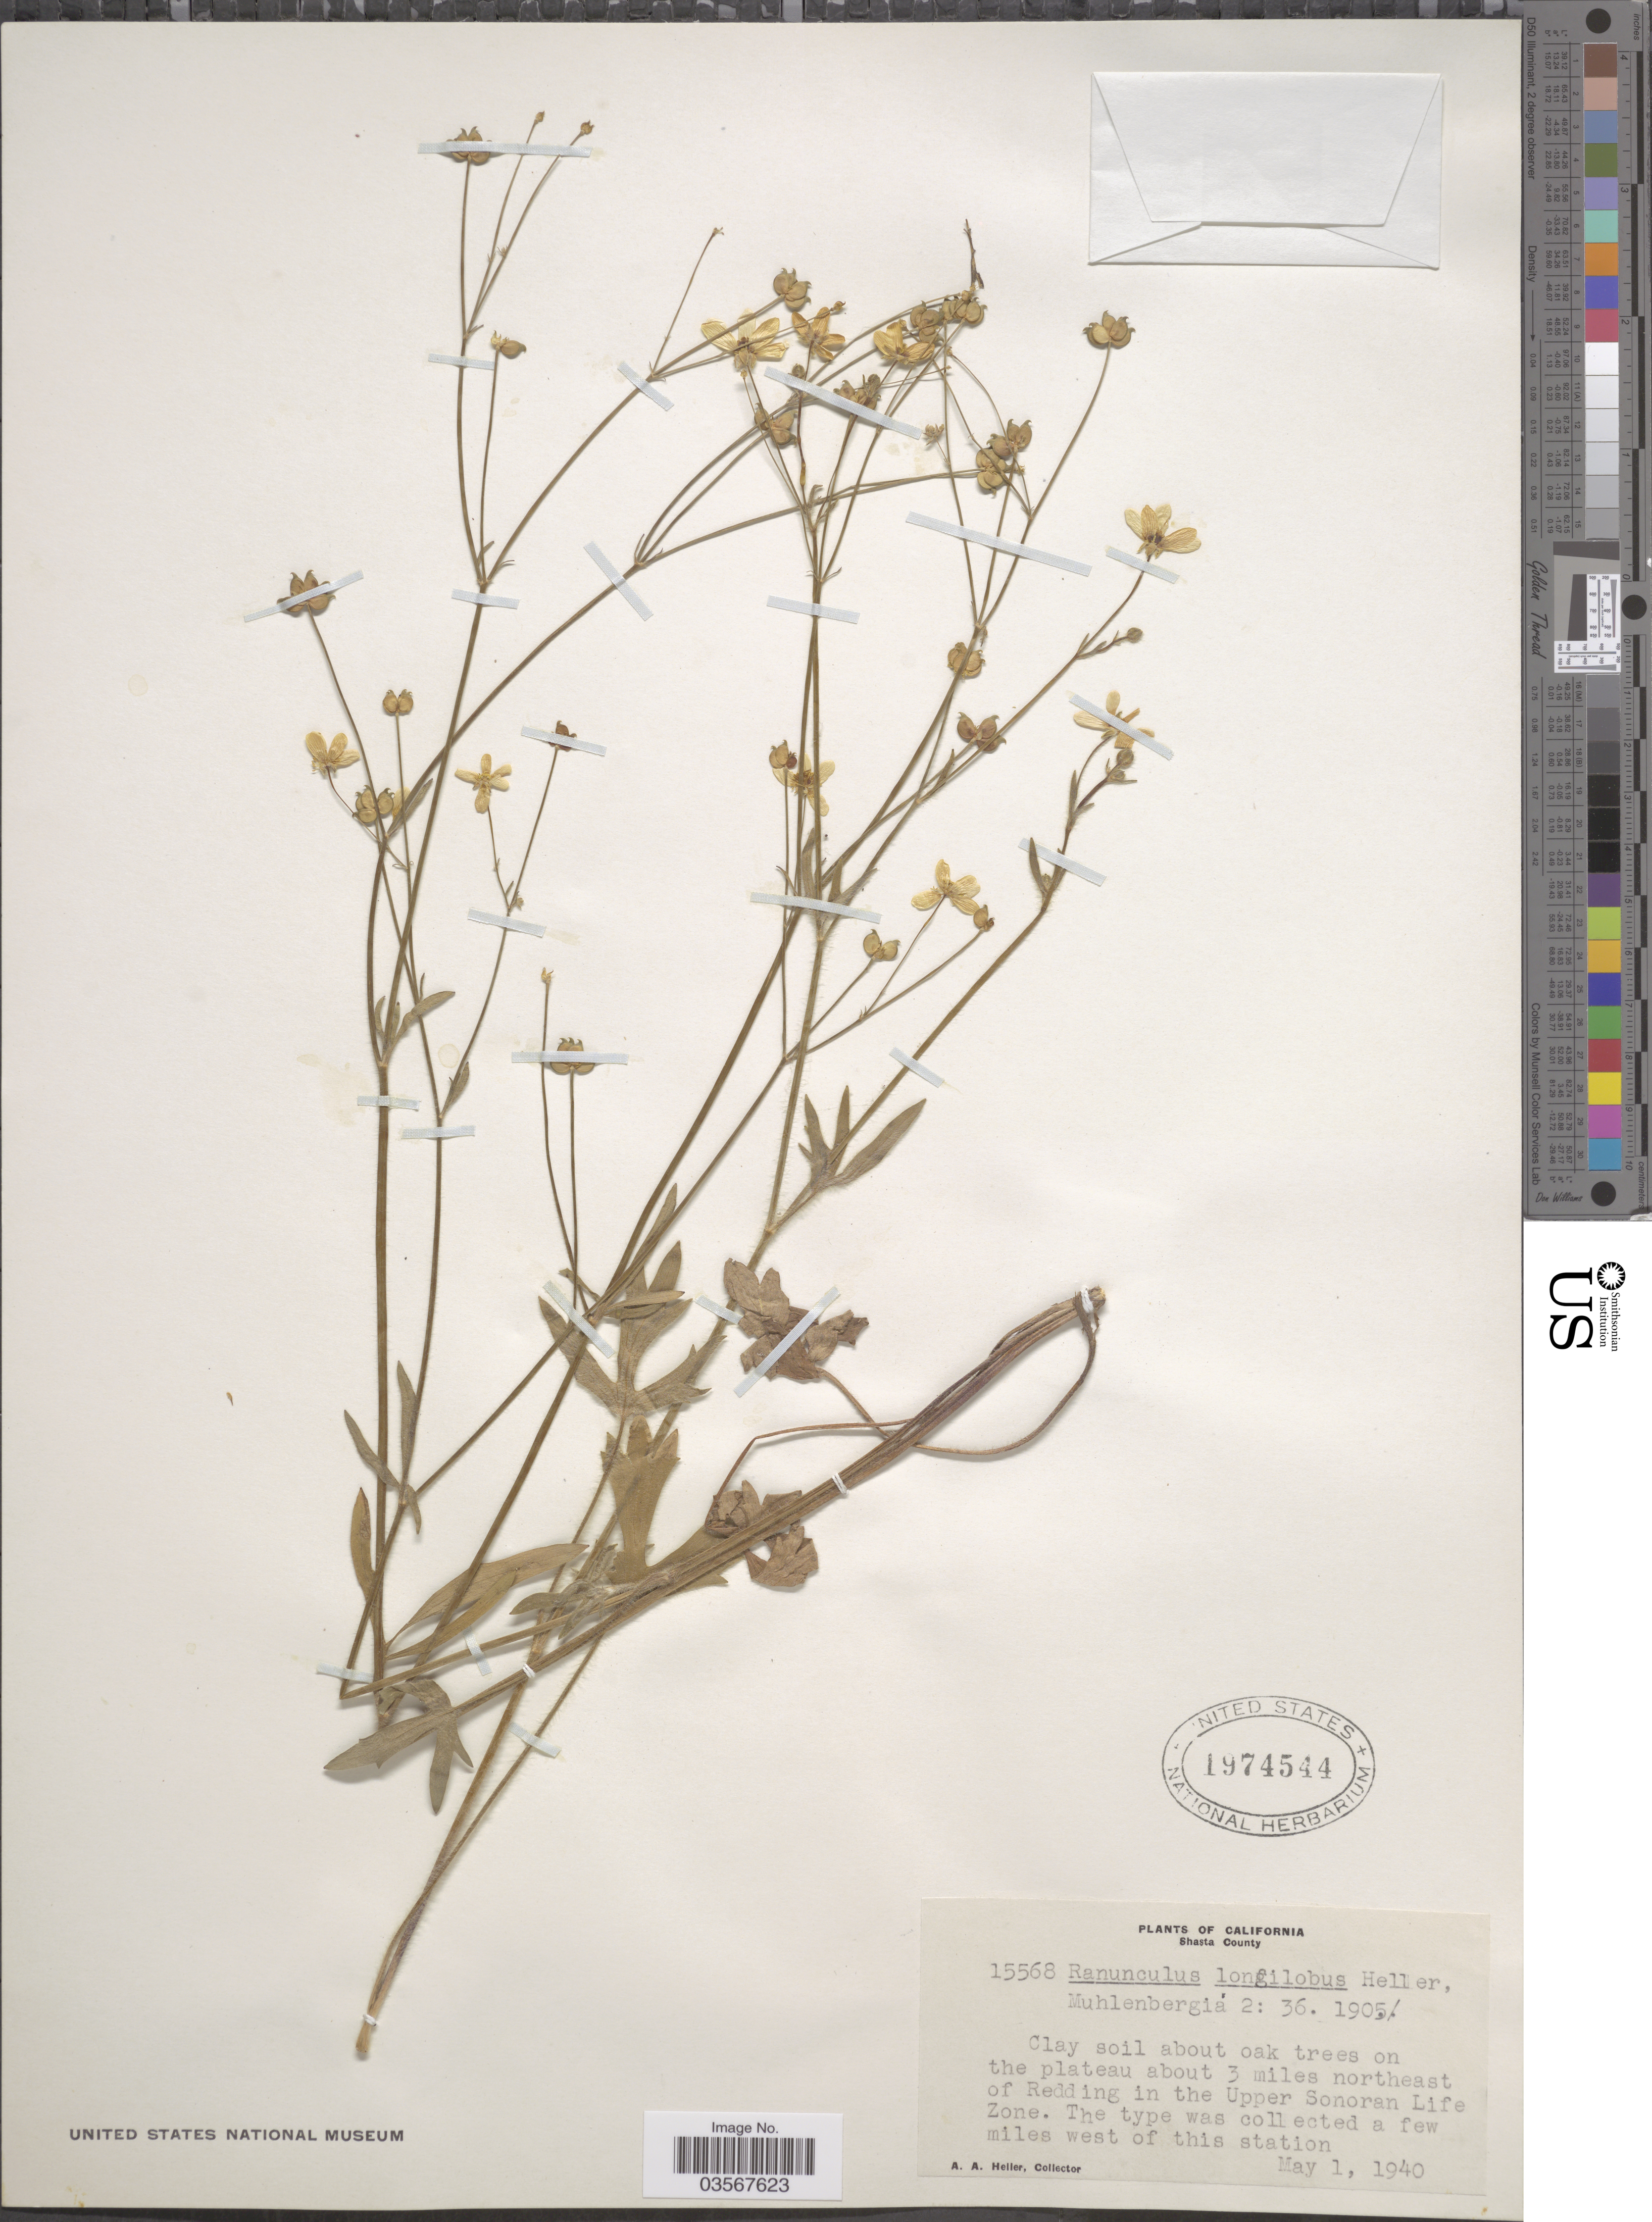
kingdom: Plantae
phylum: Tracheophyta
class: Magnoliopsida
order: Ranunculales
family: Ranunculaceae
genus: Ranunculus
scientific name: Ranunculus longilobus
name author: A. Heller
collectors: A. A. Heller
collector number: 15568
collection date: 1940-05-01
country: United States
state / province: California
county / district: Shasta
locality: Shasta County. On the plateau about 3 miles northeast of Redding in the Upper Sonoran Life Zone.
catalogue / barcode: US 1974544